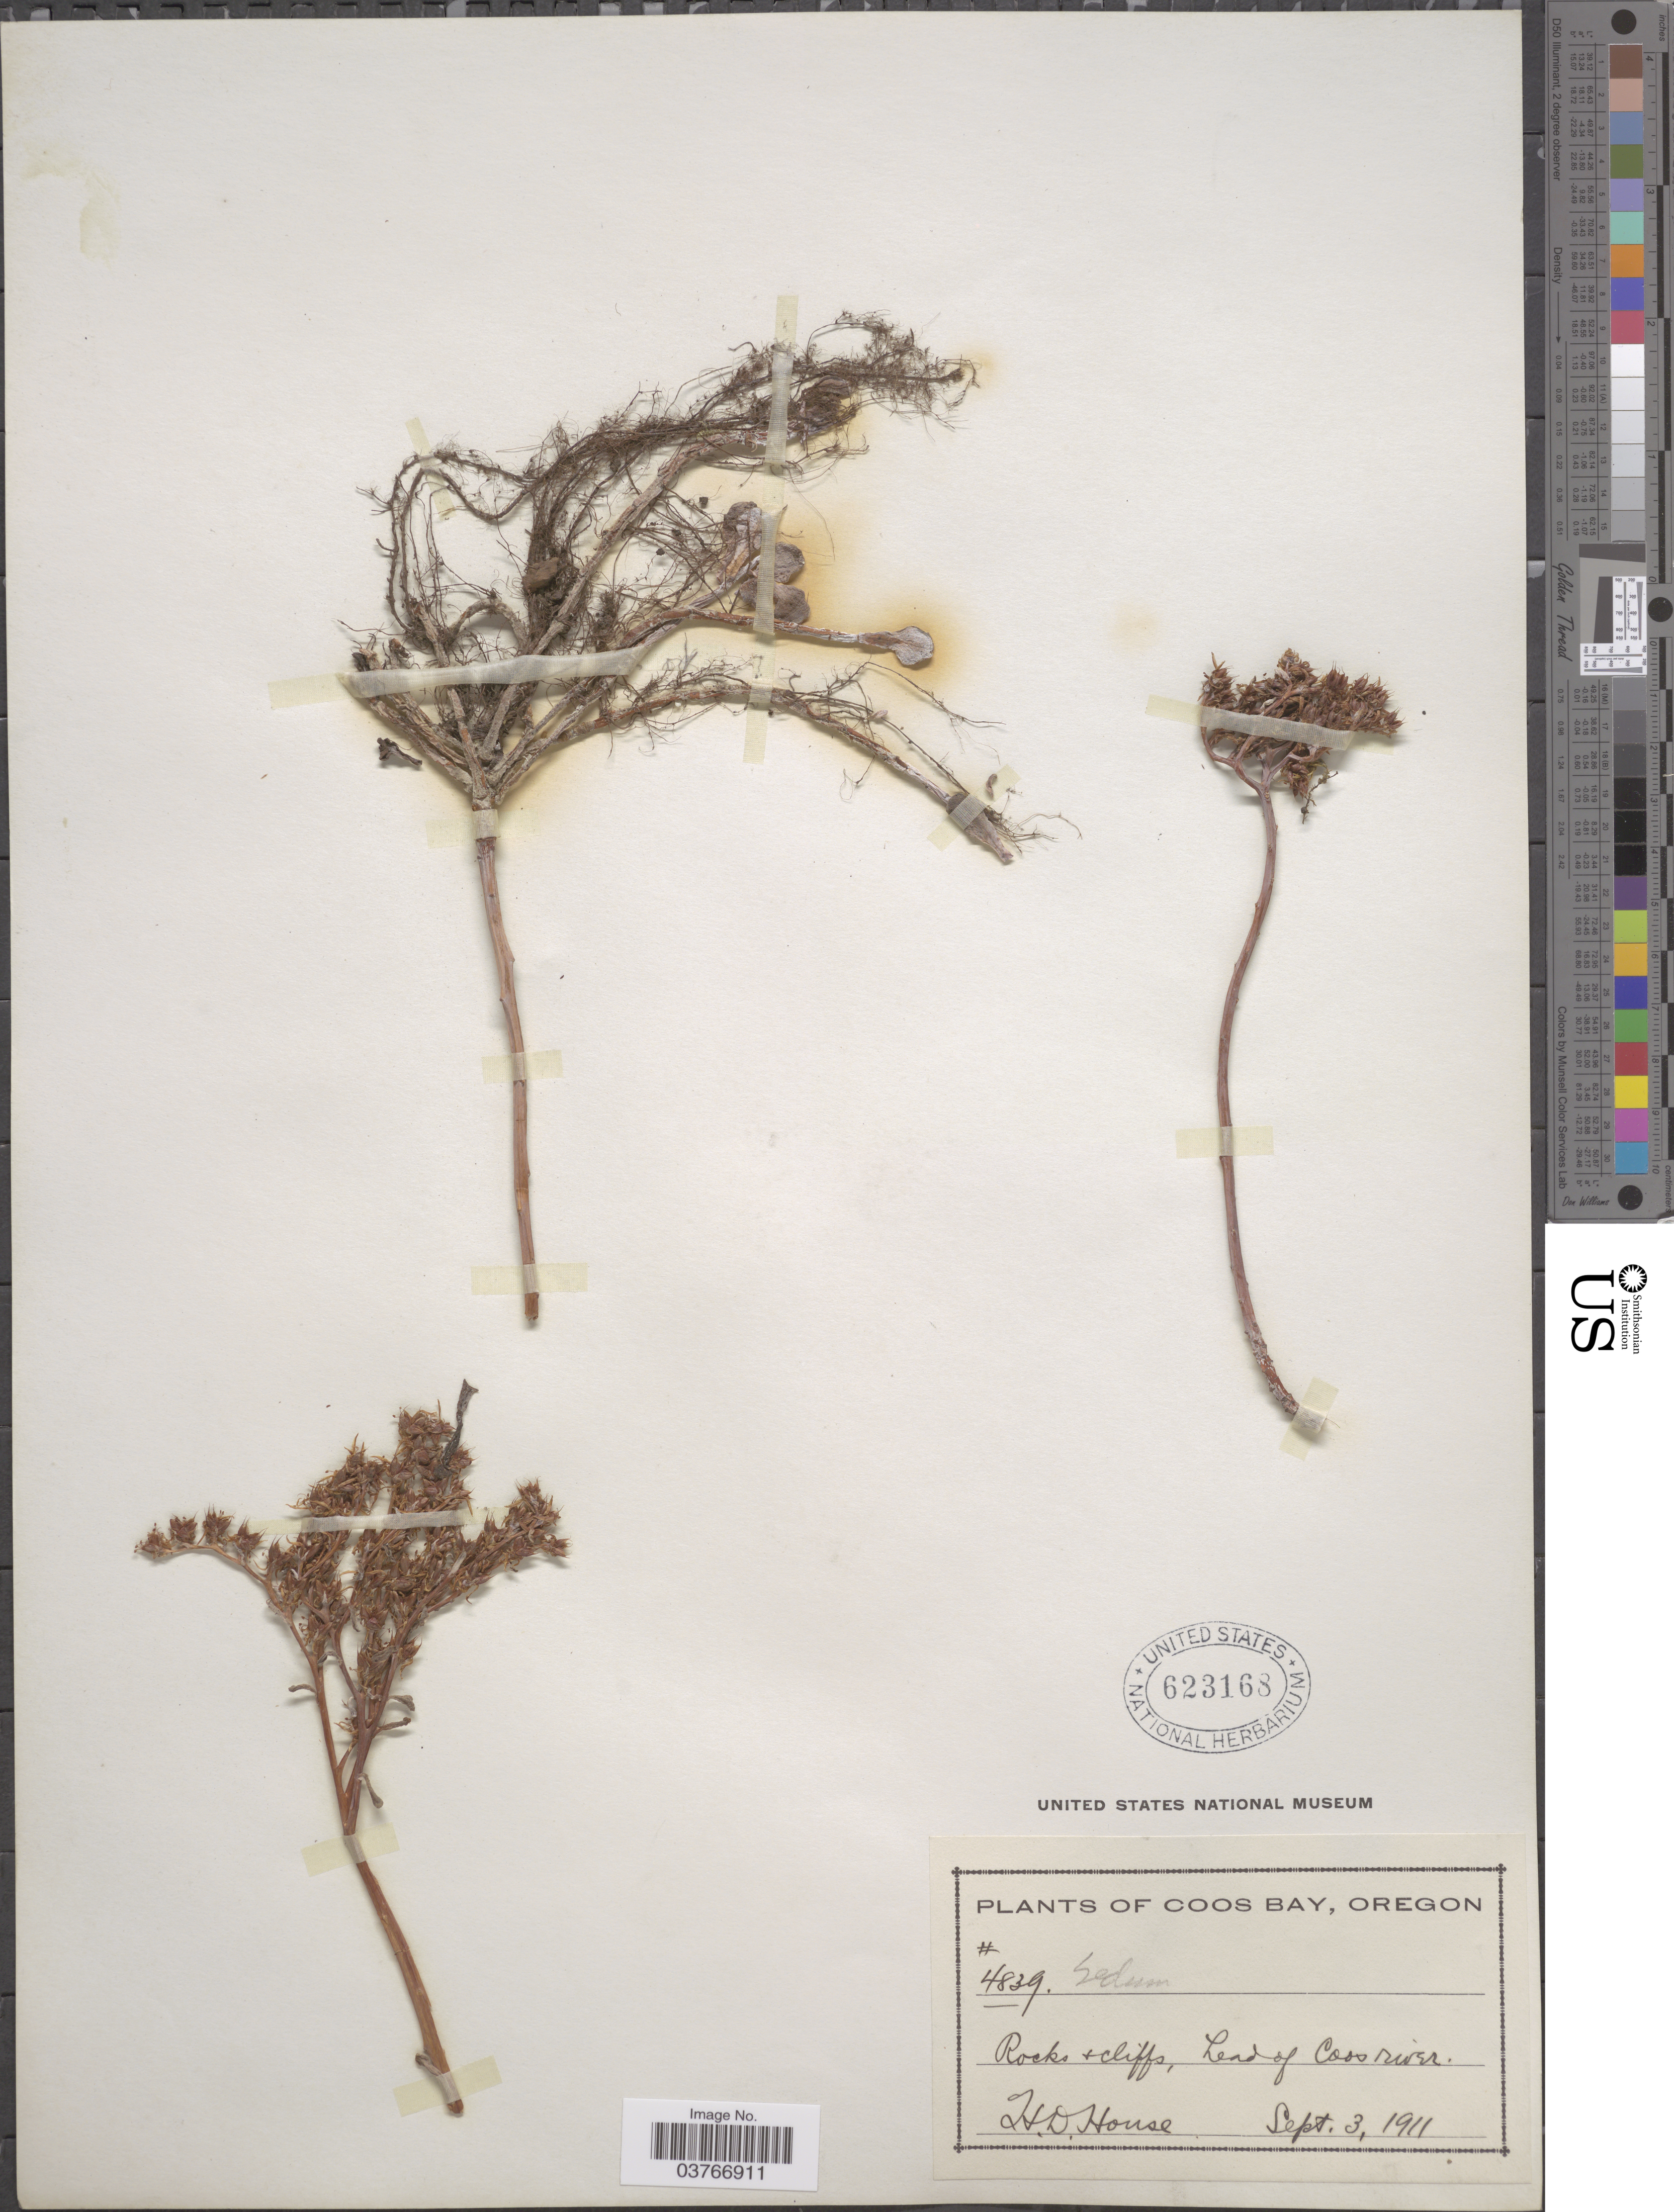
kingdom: Plantae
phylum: Tracheophyta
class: Magnoliopsida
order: Saxifragales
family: Crassulaceae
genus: Sedum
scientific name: Sedum sp.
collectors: H. D. House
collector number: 4839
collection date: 1911-09-03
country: United States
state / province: Oregon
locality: Coos Bay. Head of Coos river.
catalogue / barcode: US 623168